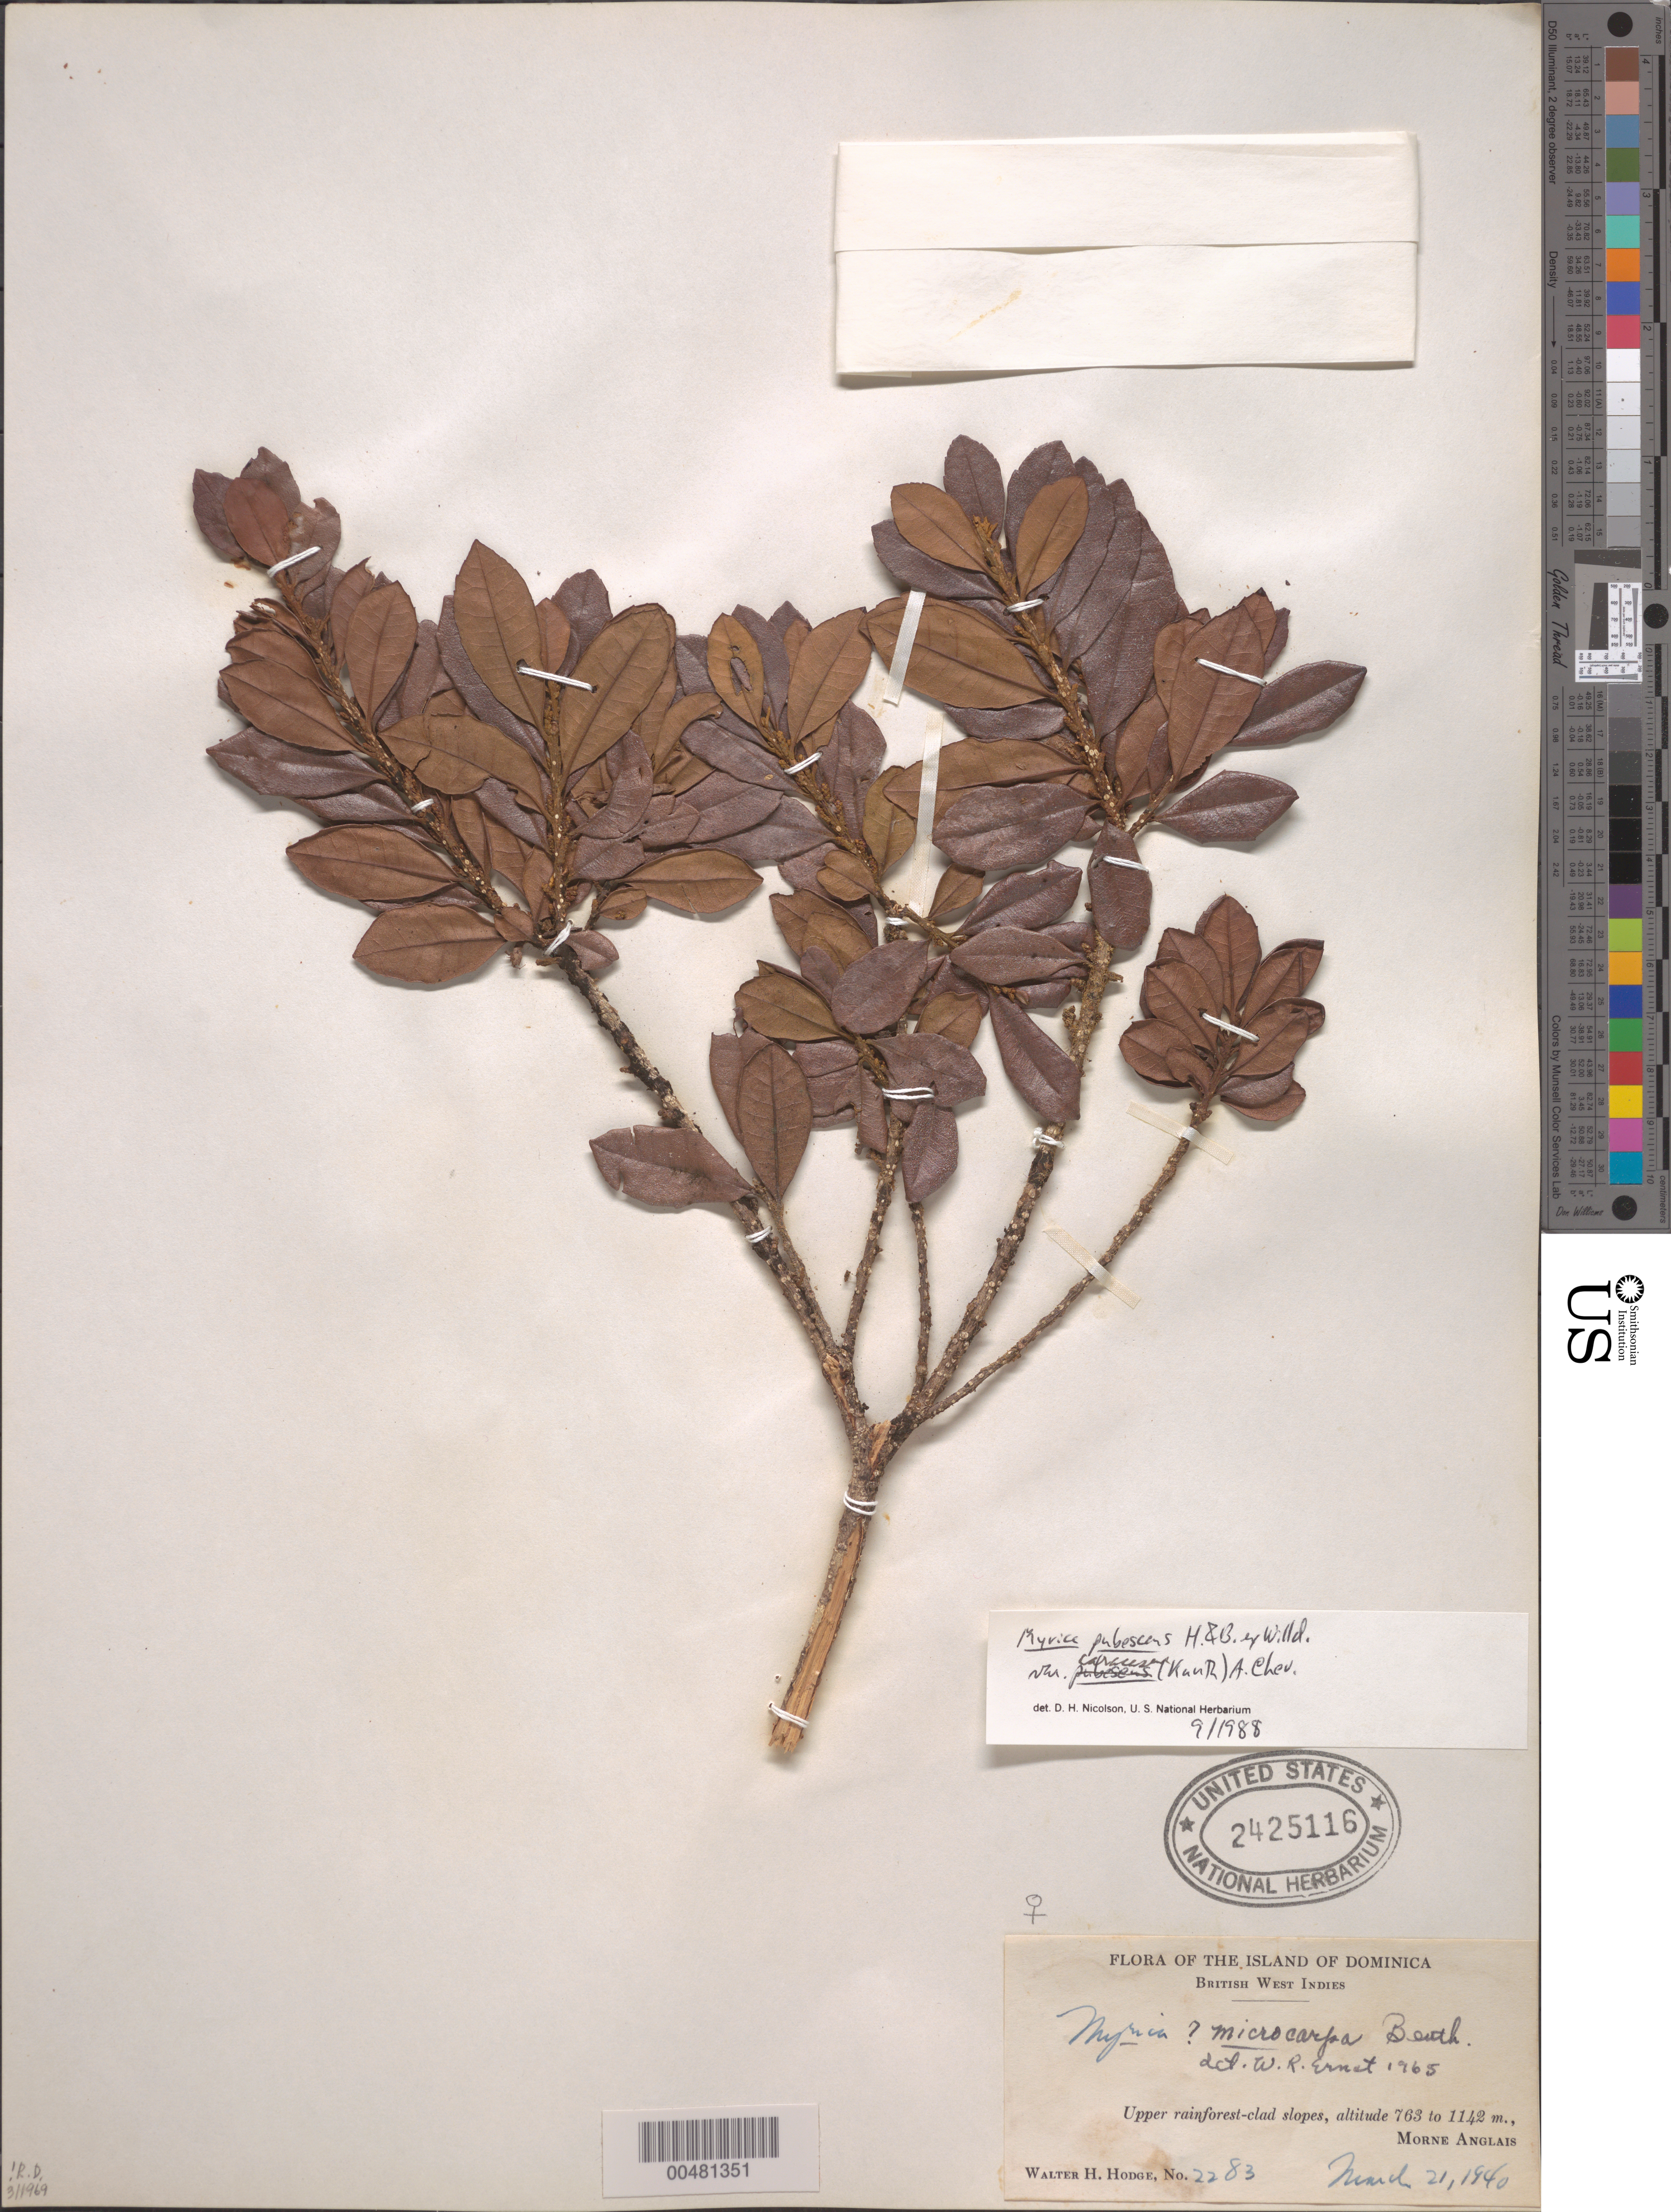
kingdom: Plantae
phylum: Tracheophyta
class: Magnoliopsida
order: Fagales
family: Myricaceae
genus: Myrica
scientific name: Myrica pubescens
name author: Humb. & Bonpl. ex Willd.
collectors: W. Hodge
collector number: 2283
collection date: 1940-03-21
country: Dominica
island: Windward Is.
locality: Morne Anglais.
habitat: Upper rainforest-clad slopes.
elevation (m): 763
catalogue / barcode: US 2425116